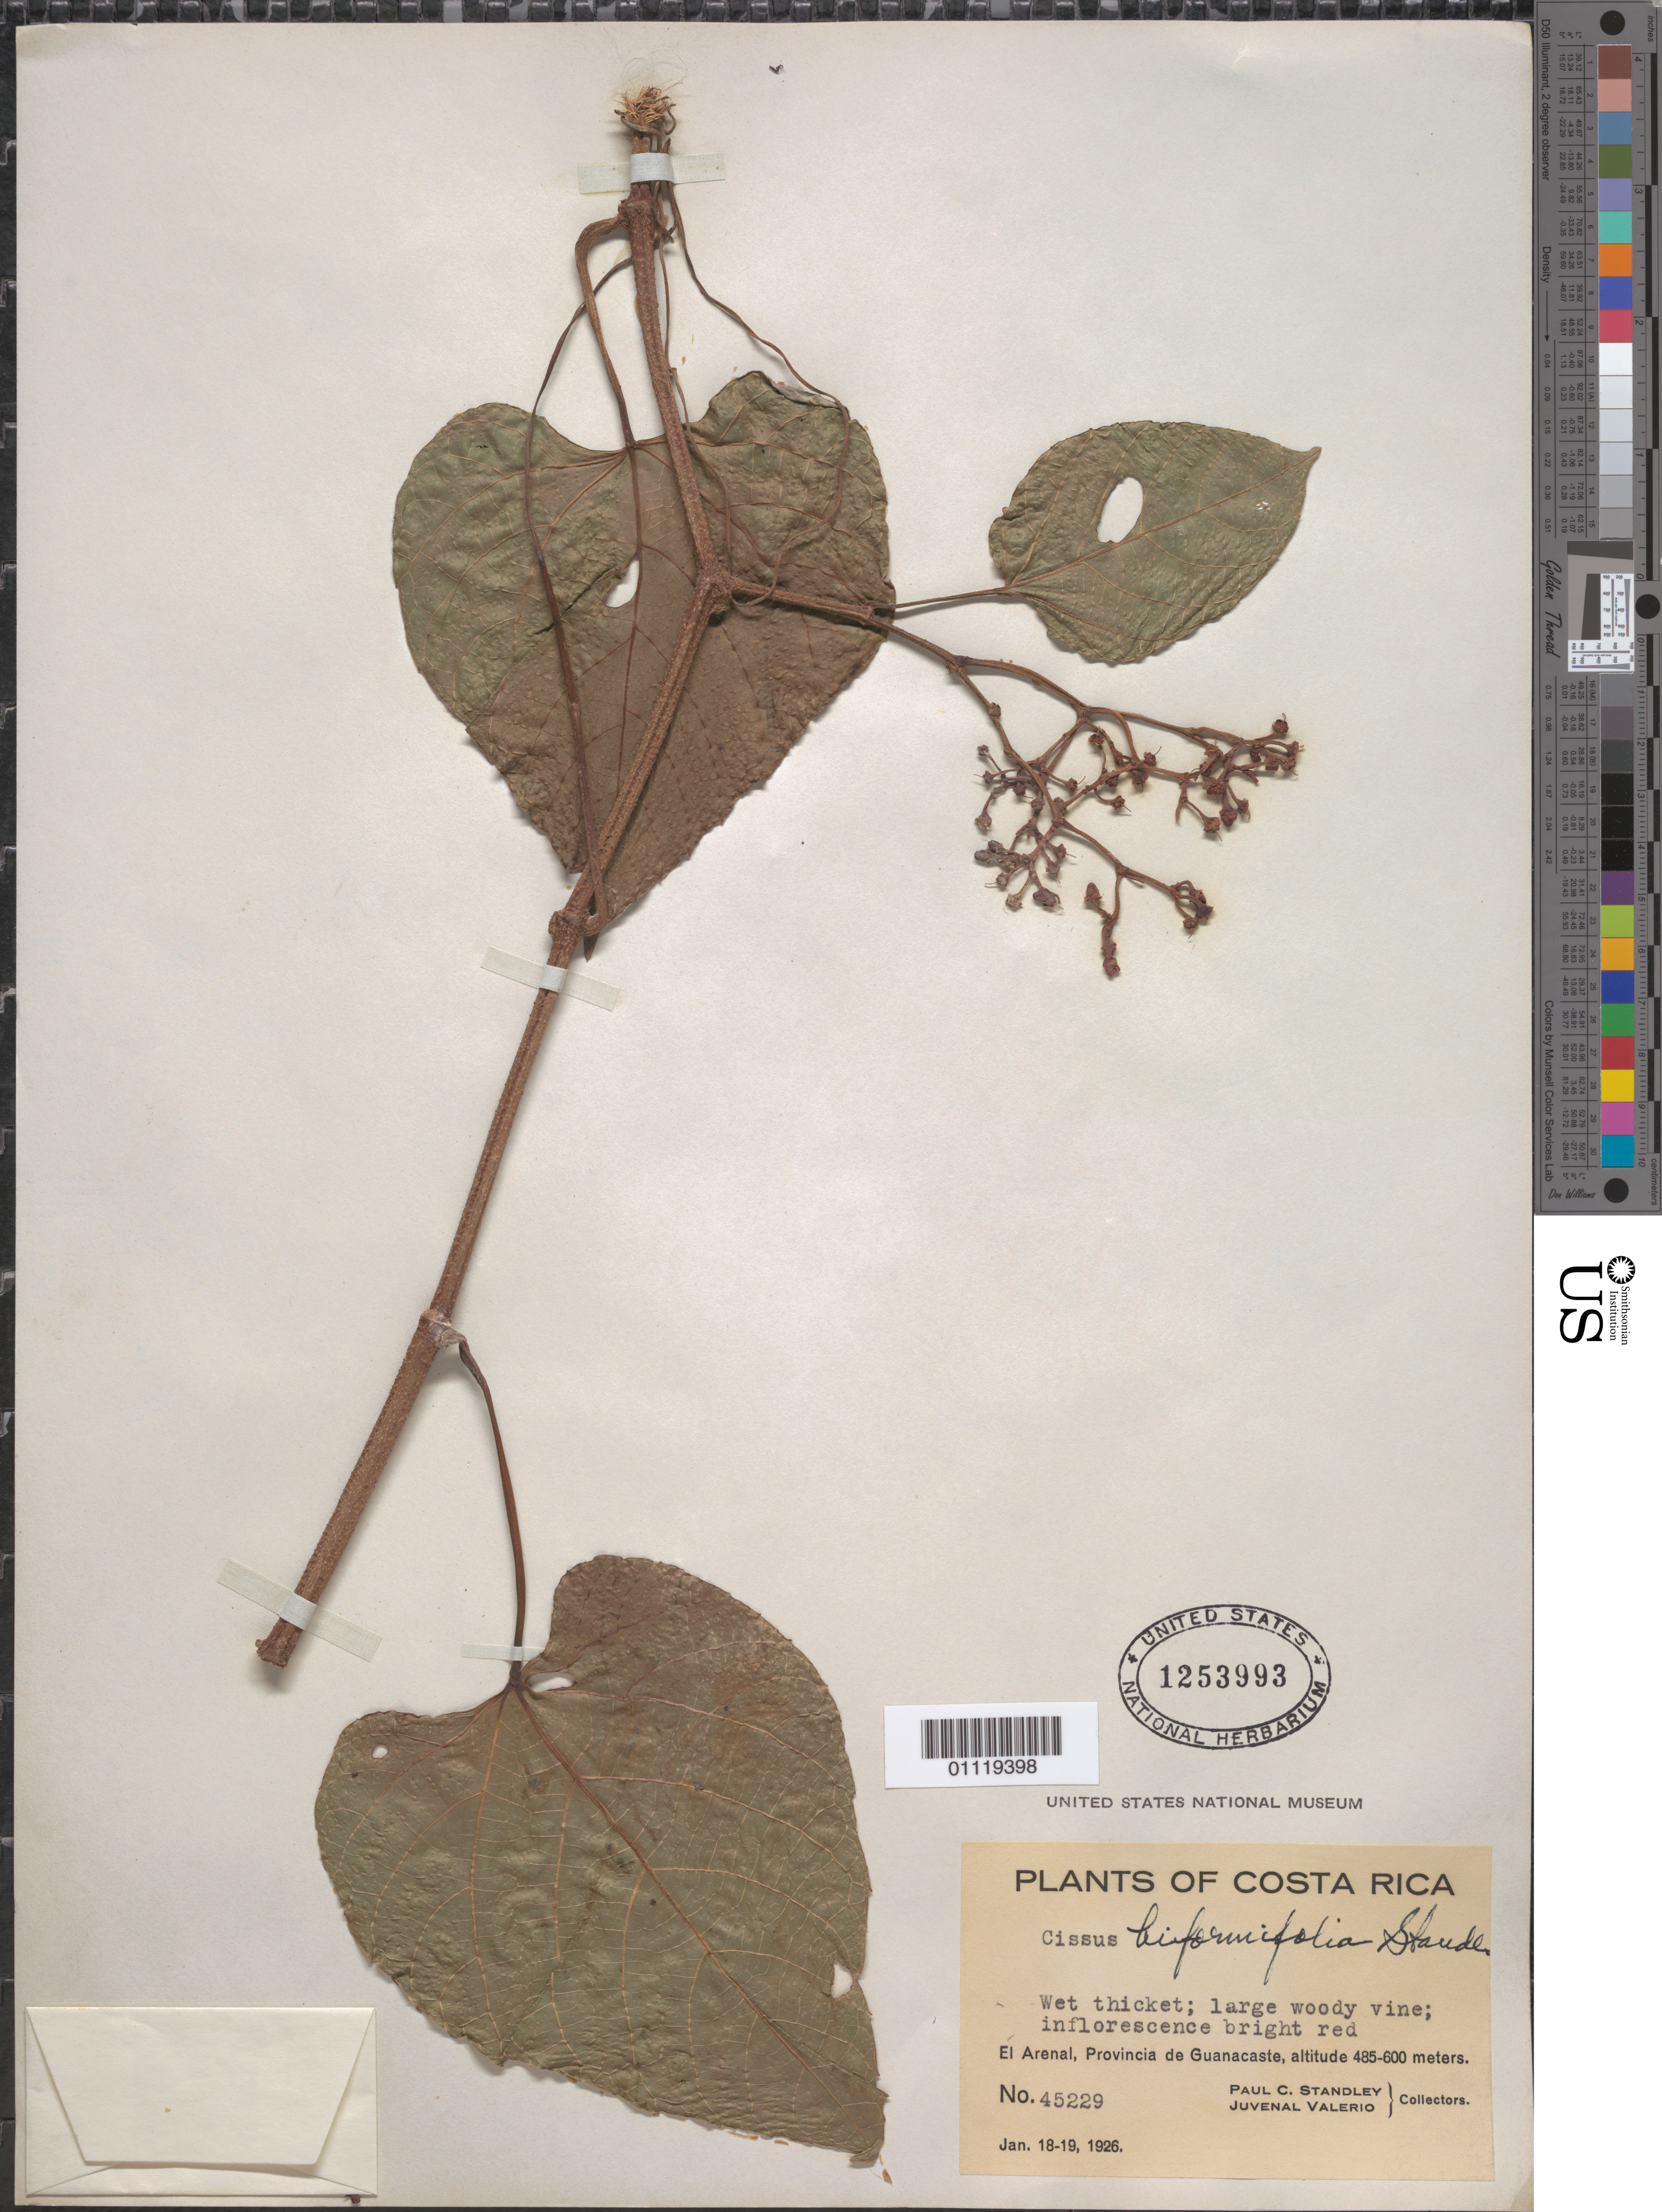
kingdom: Plantae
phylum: Tracheophyta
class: Magnoliopsida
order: Vitales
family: Vitaceae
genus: Cissus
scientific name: Cissus biformifolia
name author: Standl.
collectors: P. C. Standley & J. Valerio R.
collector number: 45229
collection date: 1926-01-18/1926-01-19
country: Costa Rica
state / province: Guanacaste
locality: El Arenal.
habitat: Wet thicket; large woody vine.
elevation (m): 485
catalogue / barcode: US 1253993